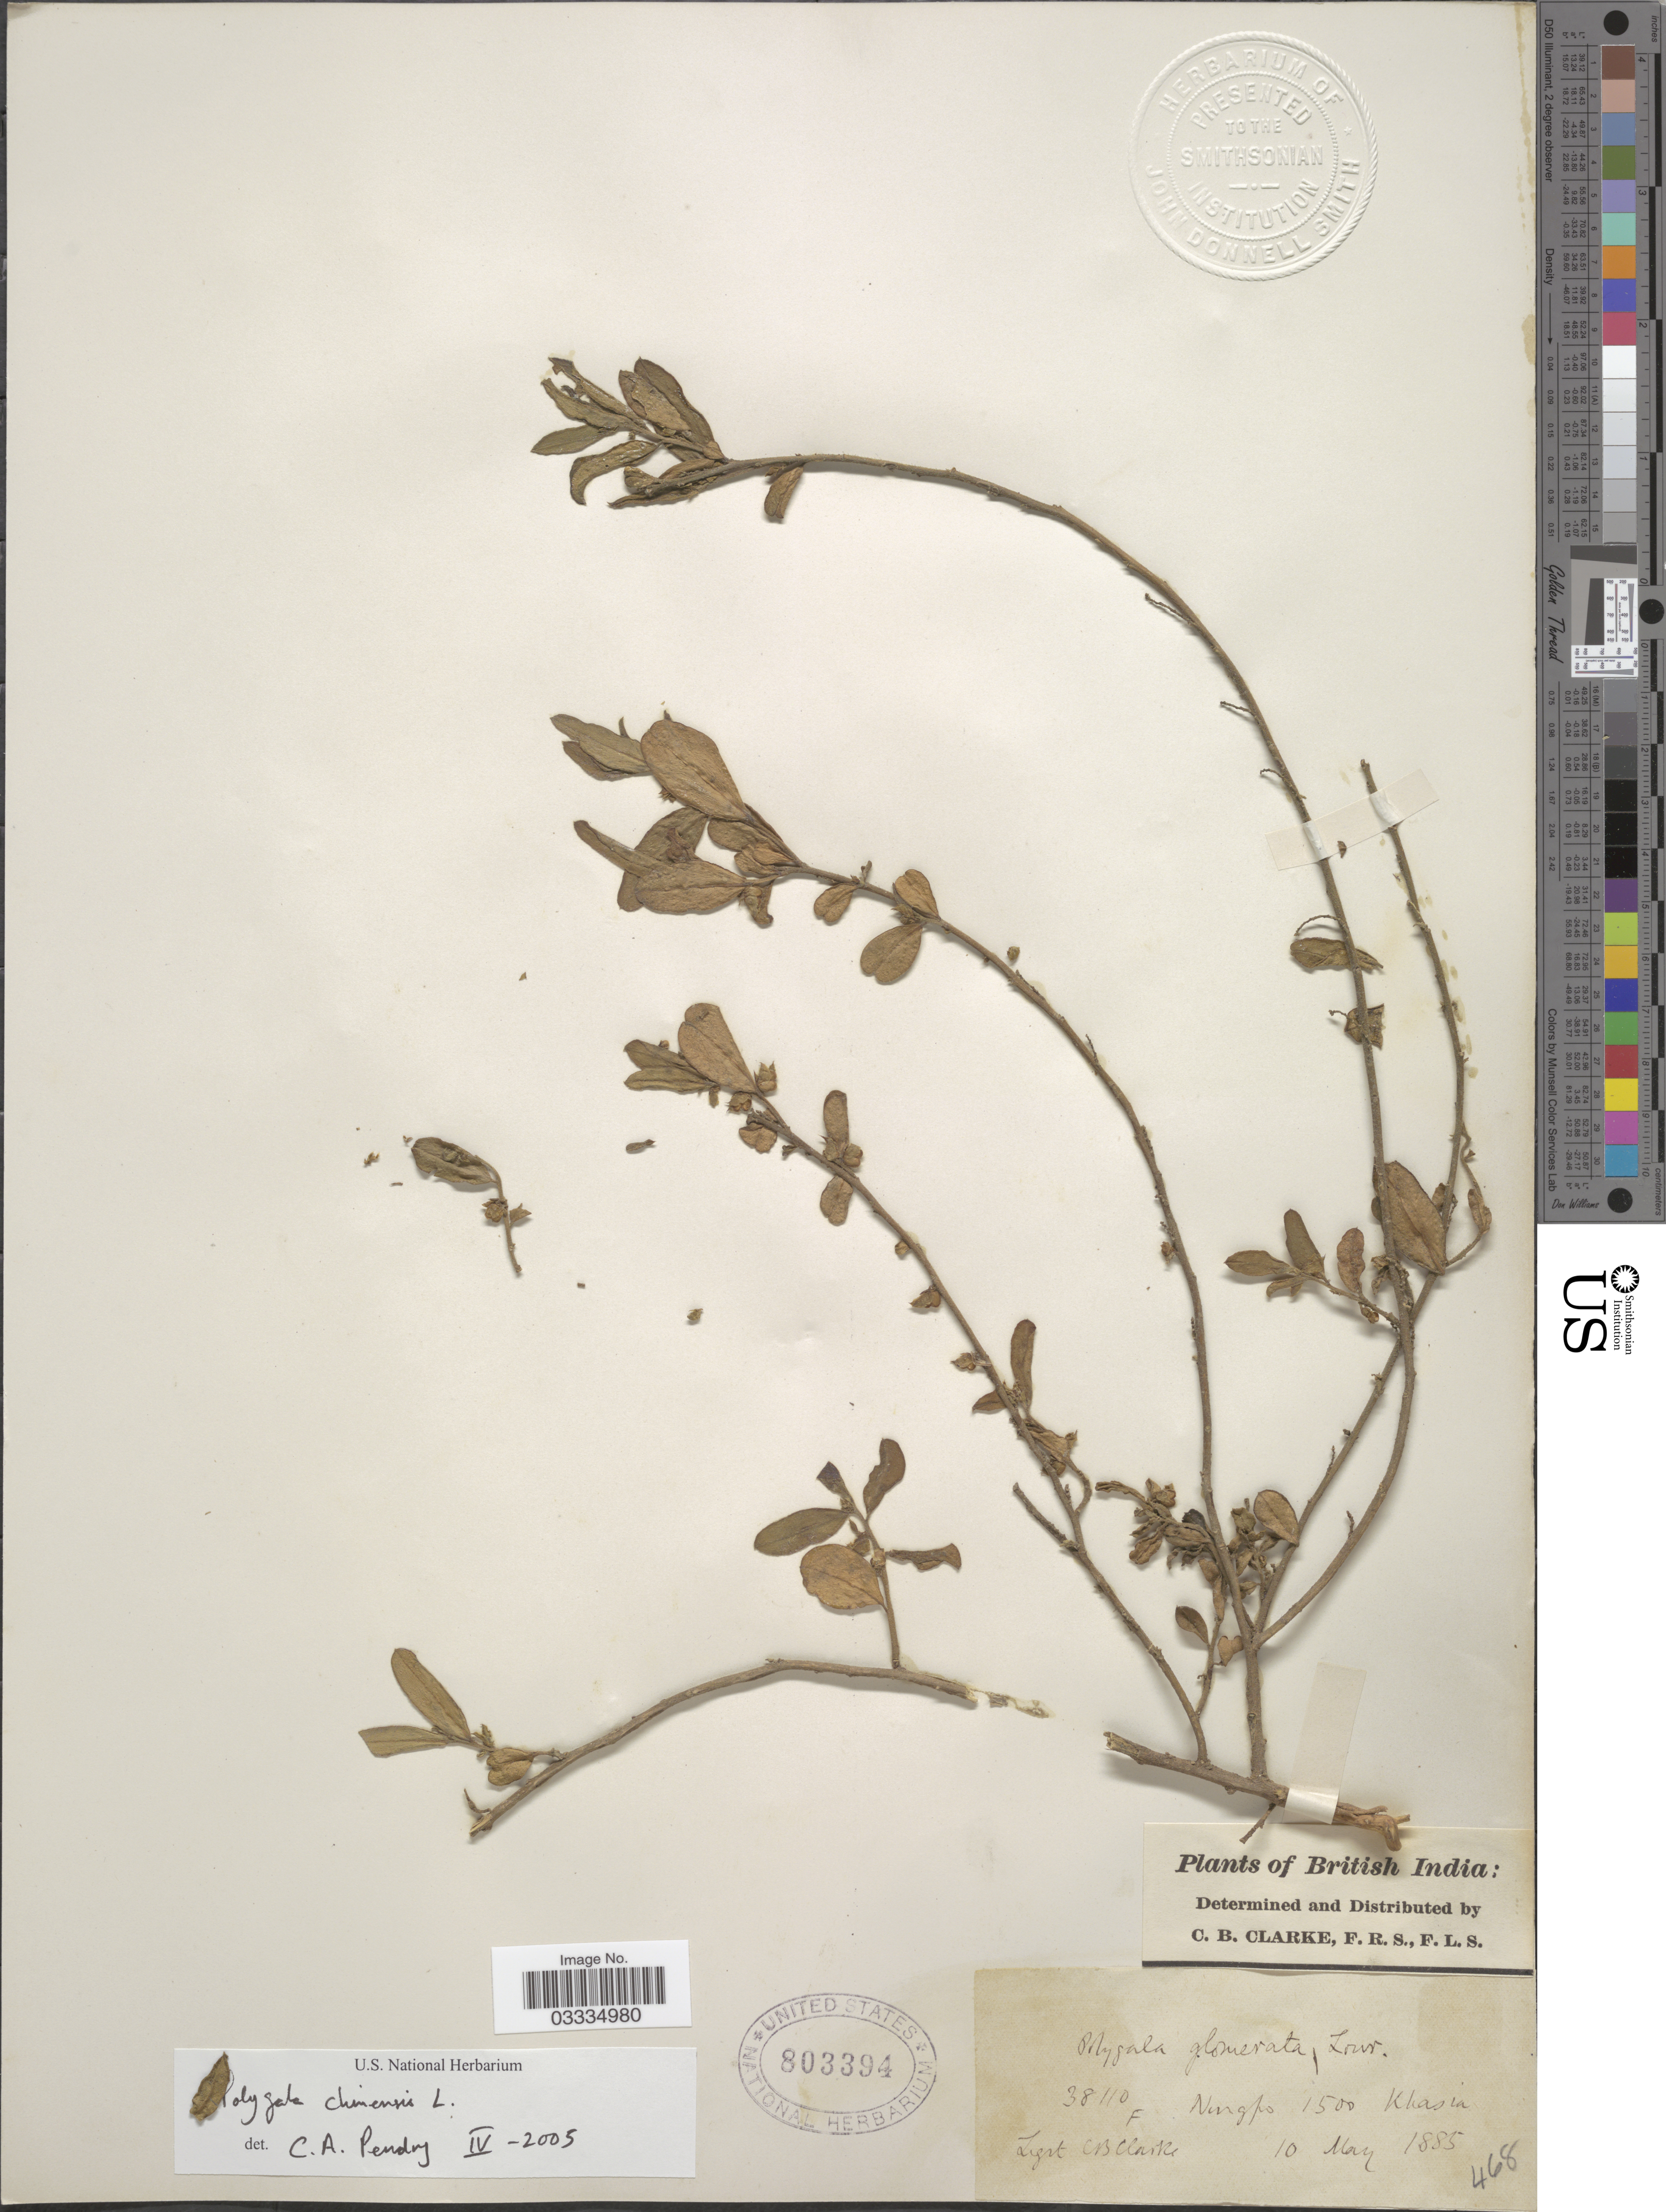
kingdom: Plantae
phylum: Tracheophyta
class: Magnoliopsida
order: Fabales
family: Polygalaceae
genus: Polygala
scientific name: Polygala chinensis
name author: L.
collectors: C. B. Clarke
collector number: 38110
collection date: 1885-05-10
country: India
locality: British India. Nangpo, Khasia.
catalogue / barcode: US 803394